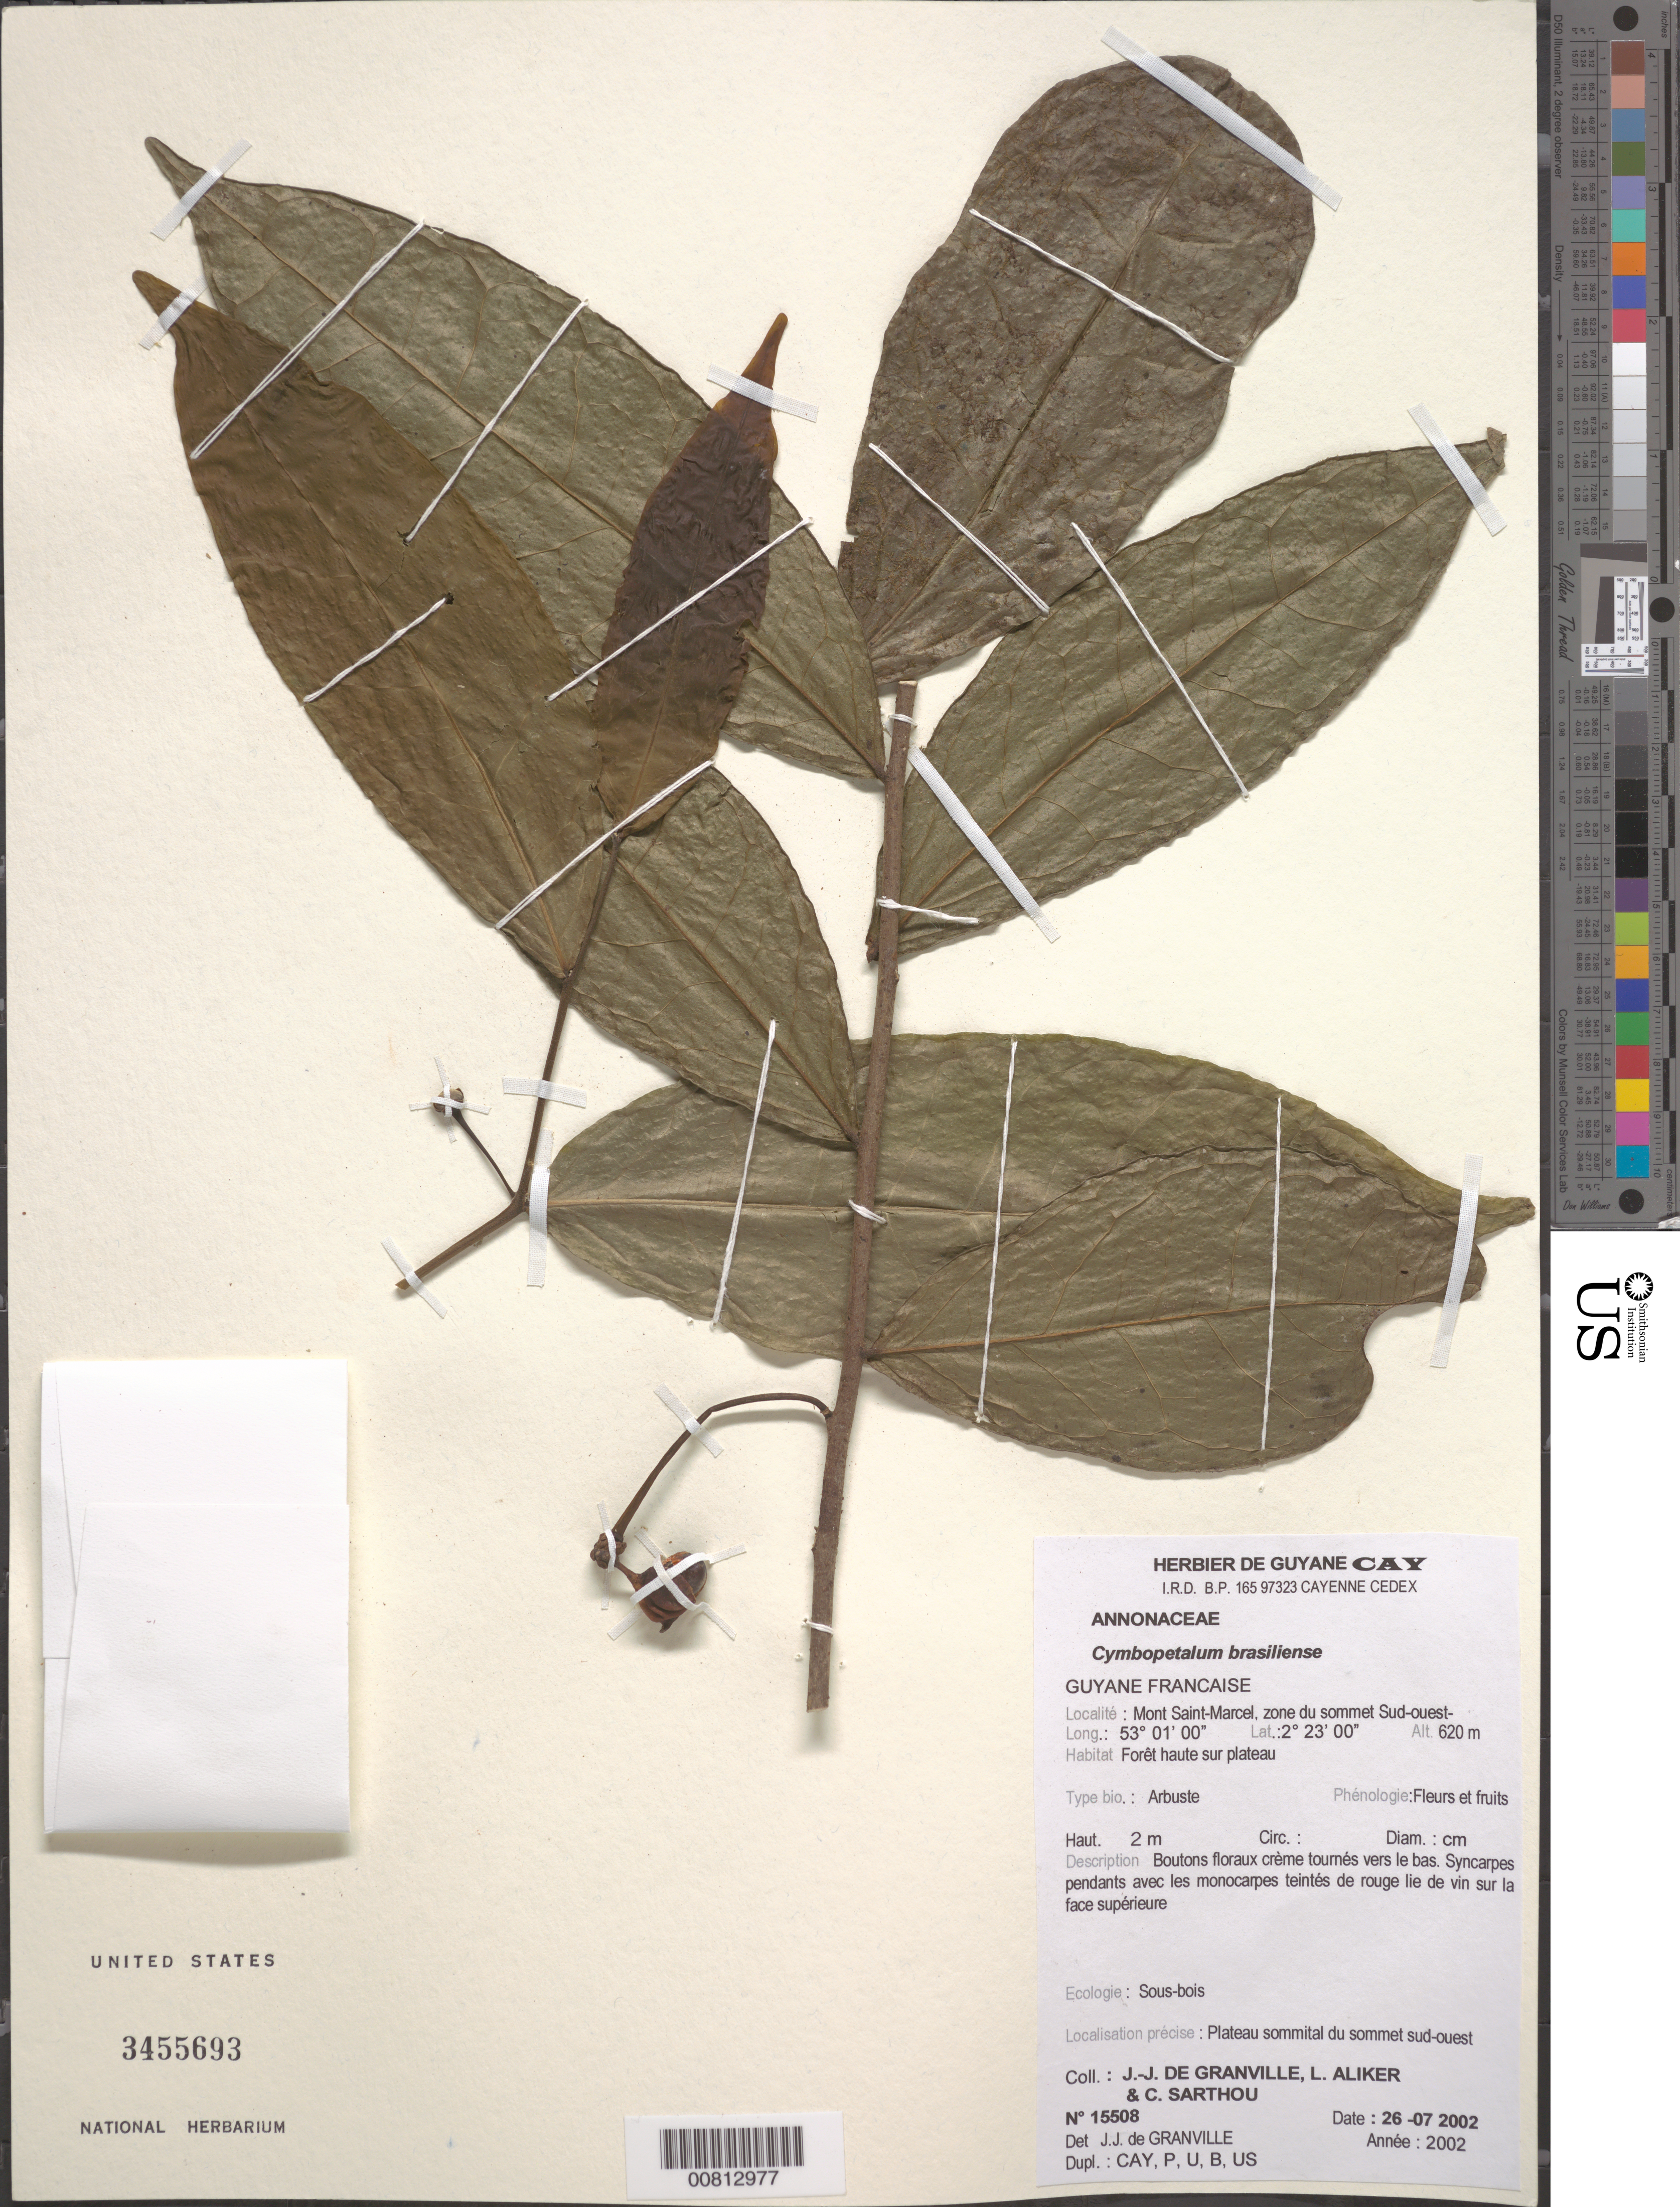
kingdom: Plantae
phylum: Tracheophyta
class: Magnoliopsida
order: Magnoliales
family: Annonaceae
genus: Cymbopetalum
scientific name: Cymbopetalum brasiliense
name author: (Vell.) Benth. ex Baill.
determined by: Granville, J. J. de, (CAY), Institut de Recherche pour le Developpement (IRD) (FRENCH GUIANA)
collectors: J.-J. de Granville, L. Aliker & C. Sarthou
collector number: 15508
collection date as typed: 26-Jul-02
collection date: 2002-07-26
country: French Guiana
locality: Mont Saint-Marcel, zone du sommet Sud-ouest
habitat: Forêt haute sur plateau; sous bois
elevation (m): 620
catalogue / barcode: US 3455693